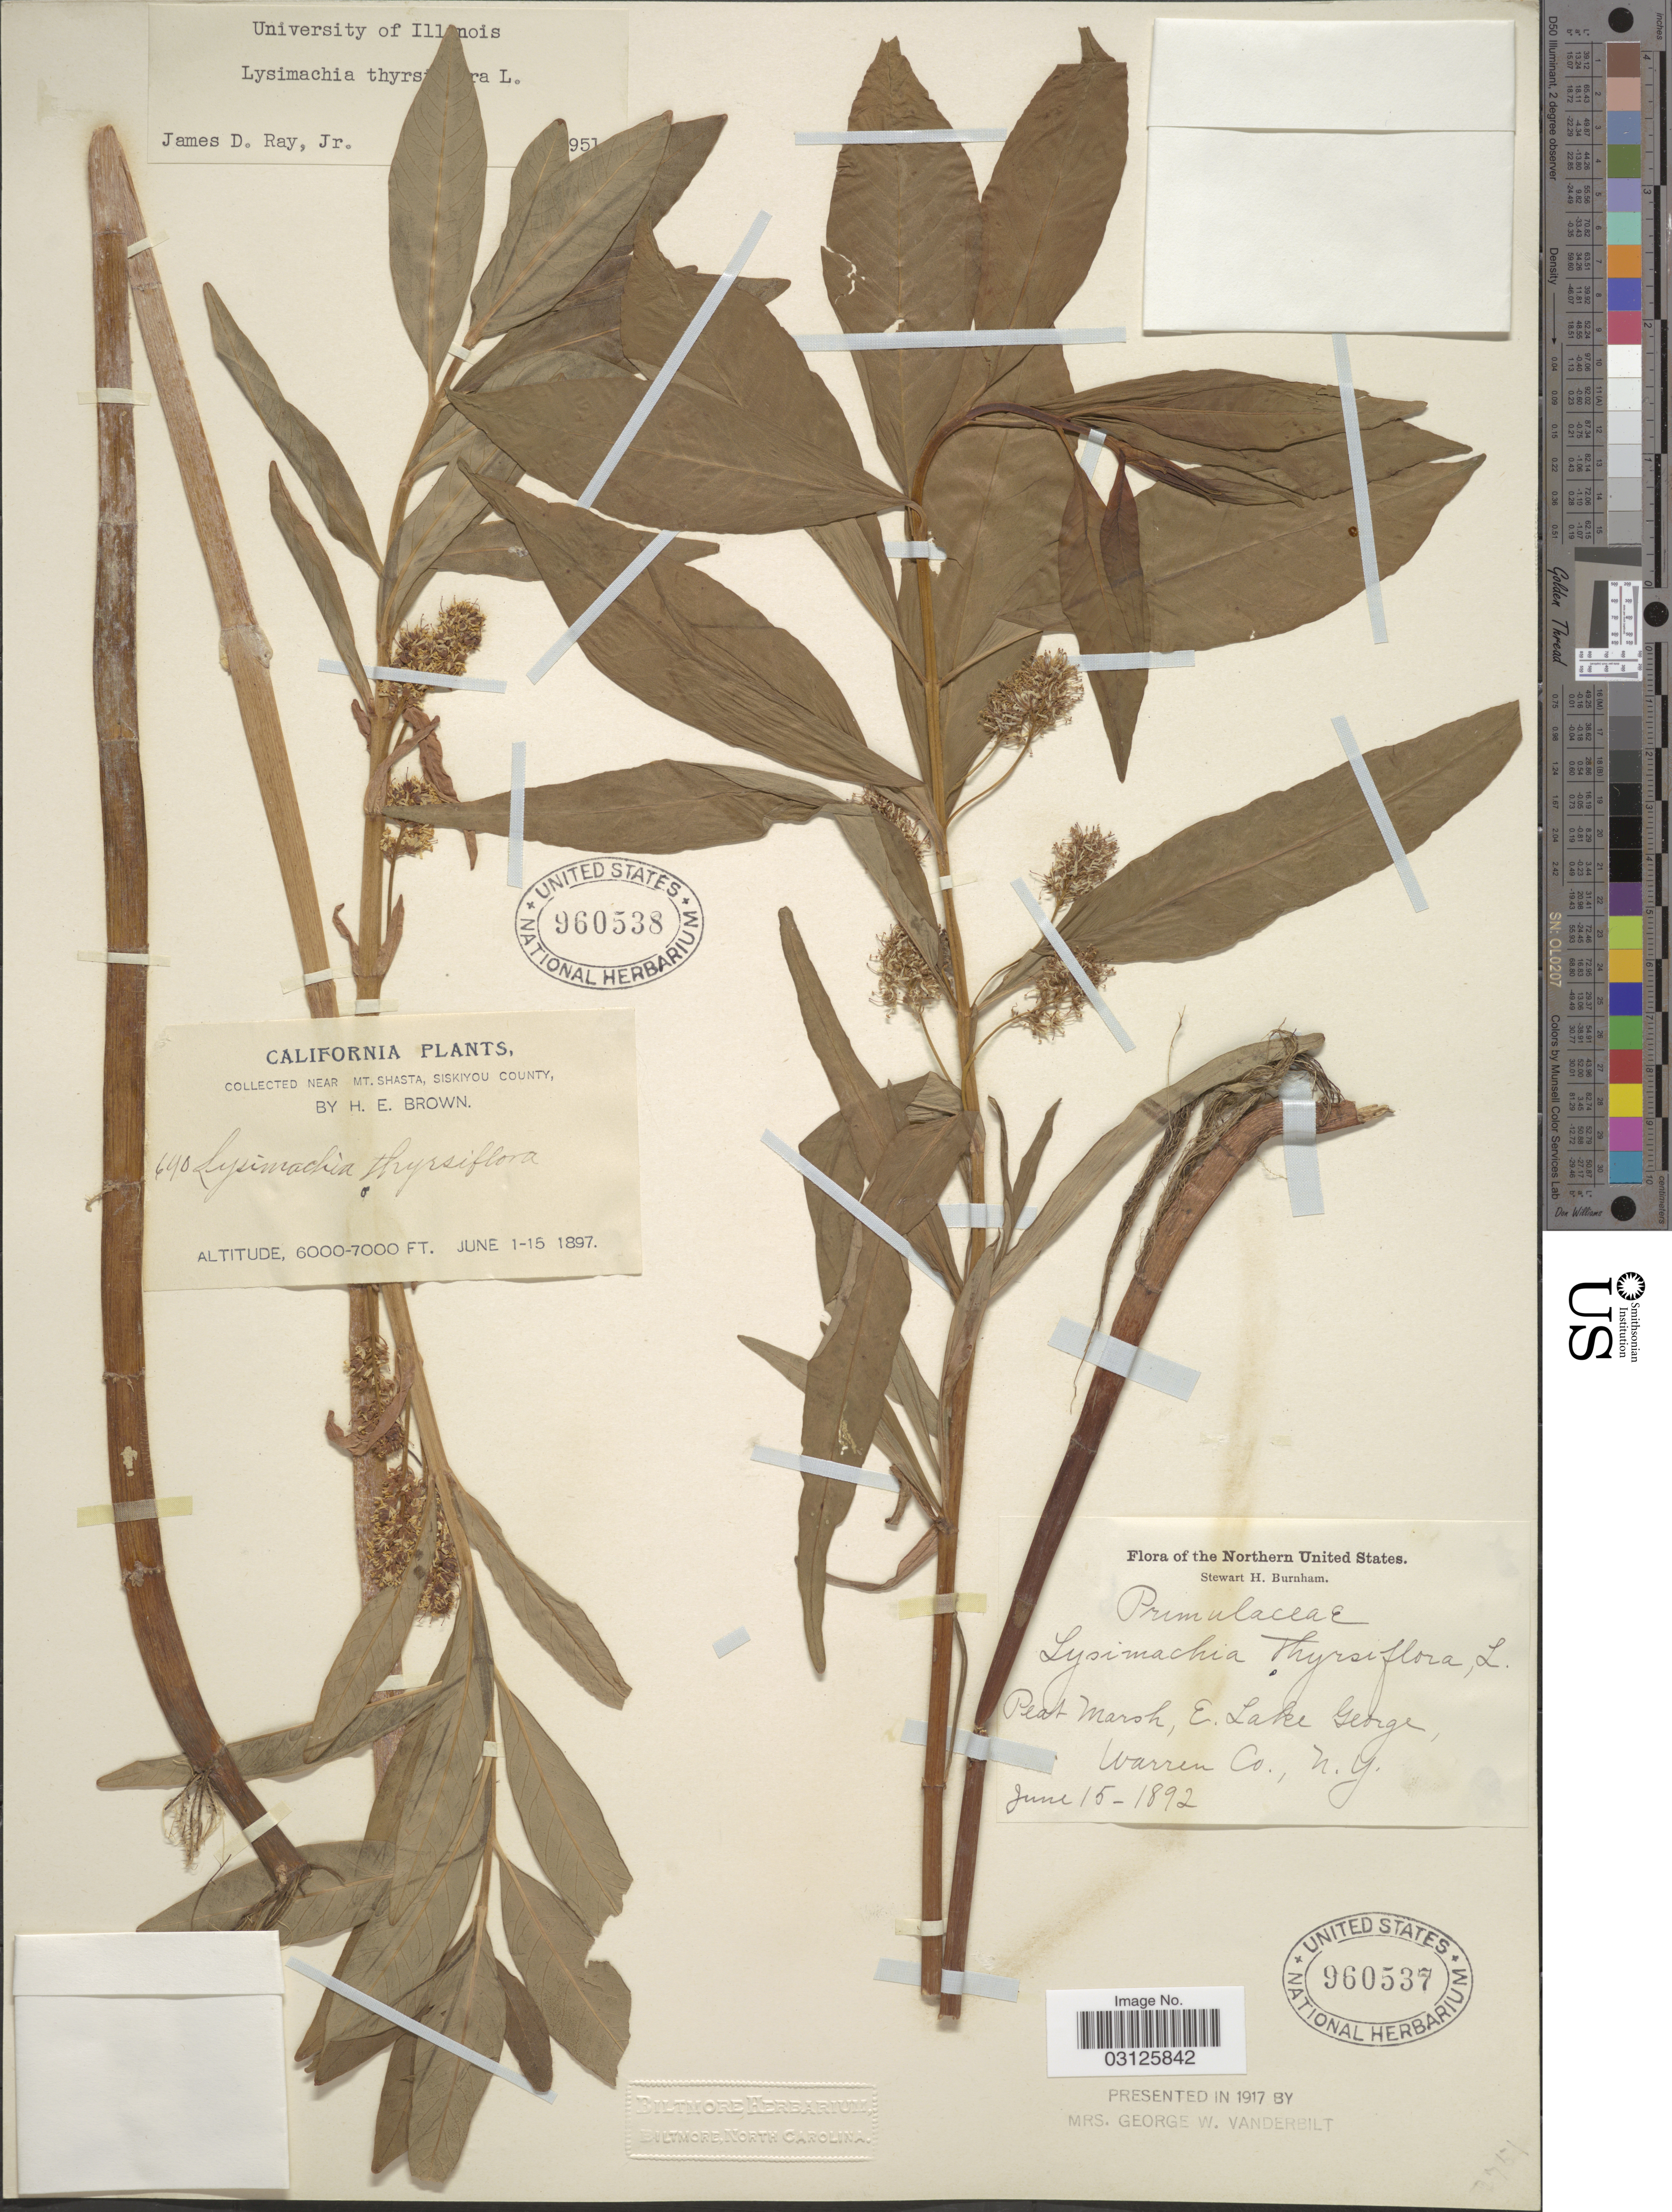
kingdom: Plantae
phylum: Tracheophyta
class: Magnoliopsida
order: Ericales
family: Primulaceae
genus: Lysimachia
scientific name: Lysimachia thyrsiflora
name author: L.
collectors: H. E. Brown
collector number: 640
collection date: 1897-06-01/1897-06-15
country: United States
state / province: California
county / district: Siskiyou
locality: Near Mt. Shasta, Siskiyou County.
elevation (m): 1829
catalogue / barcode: US 960538